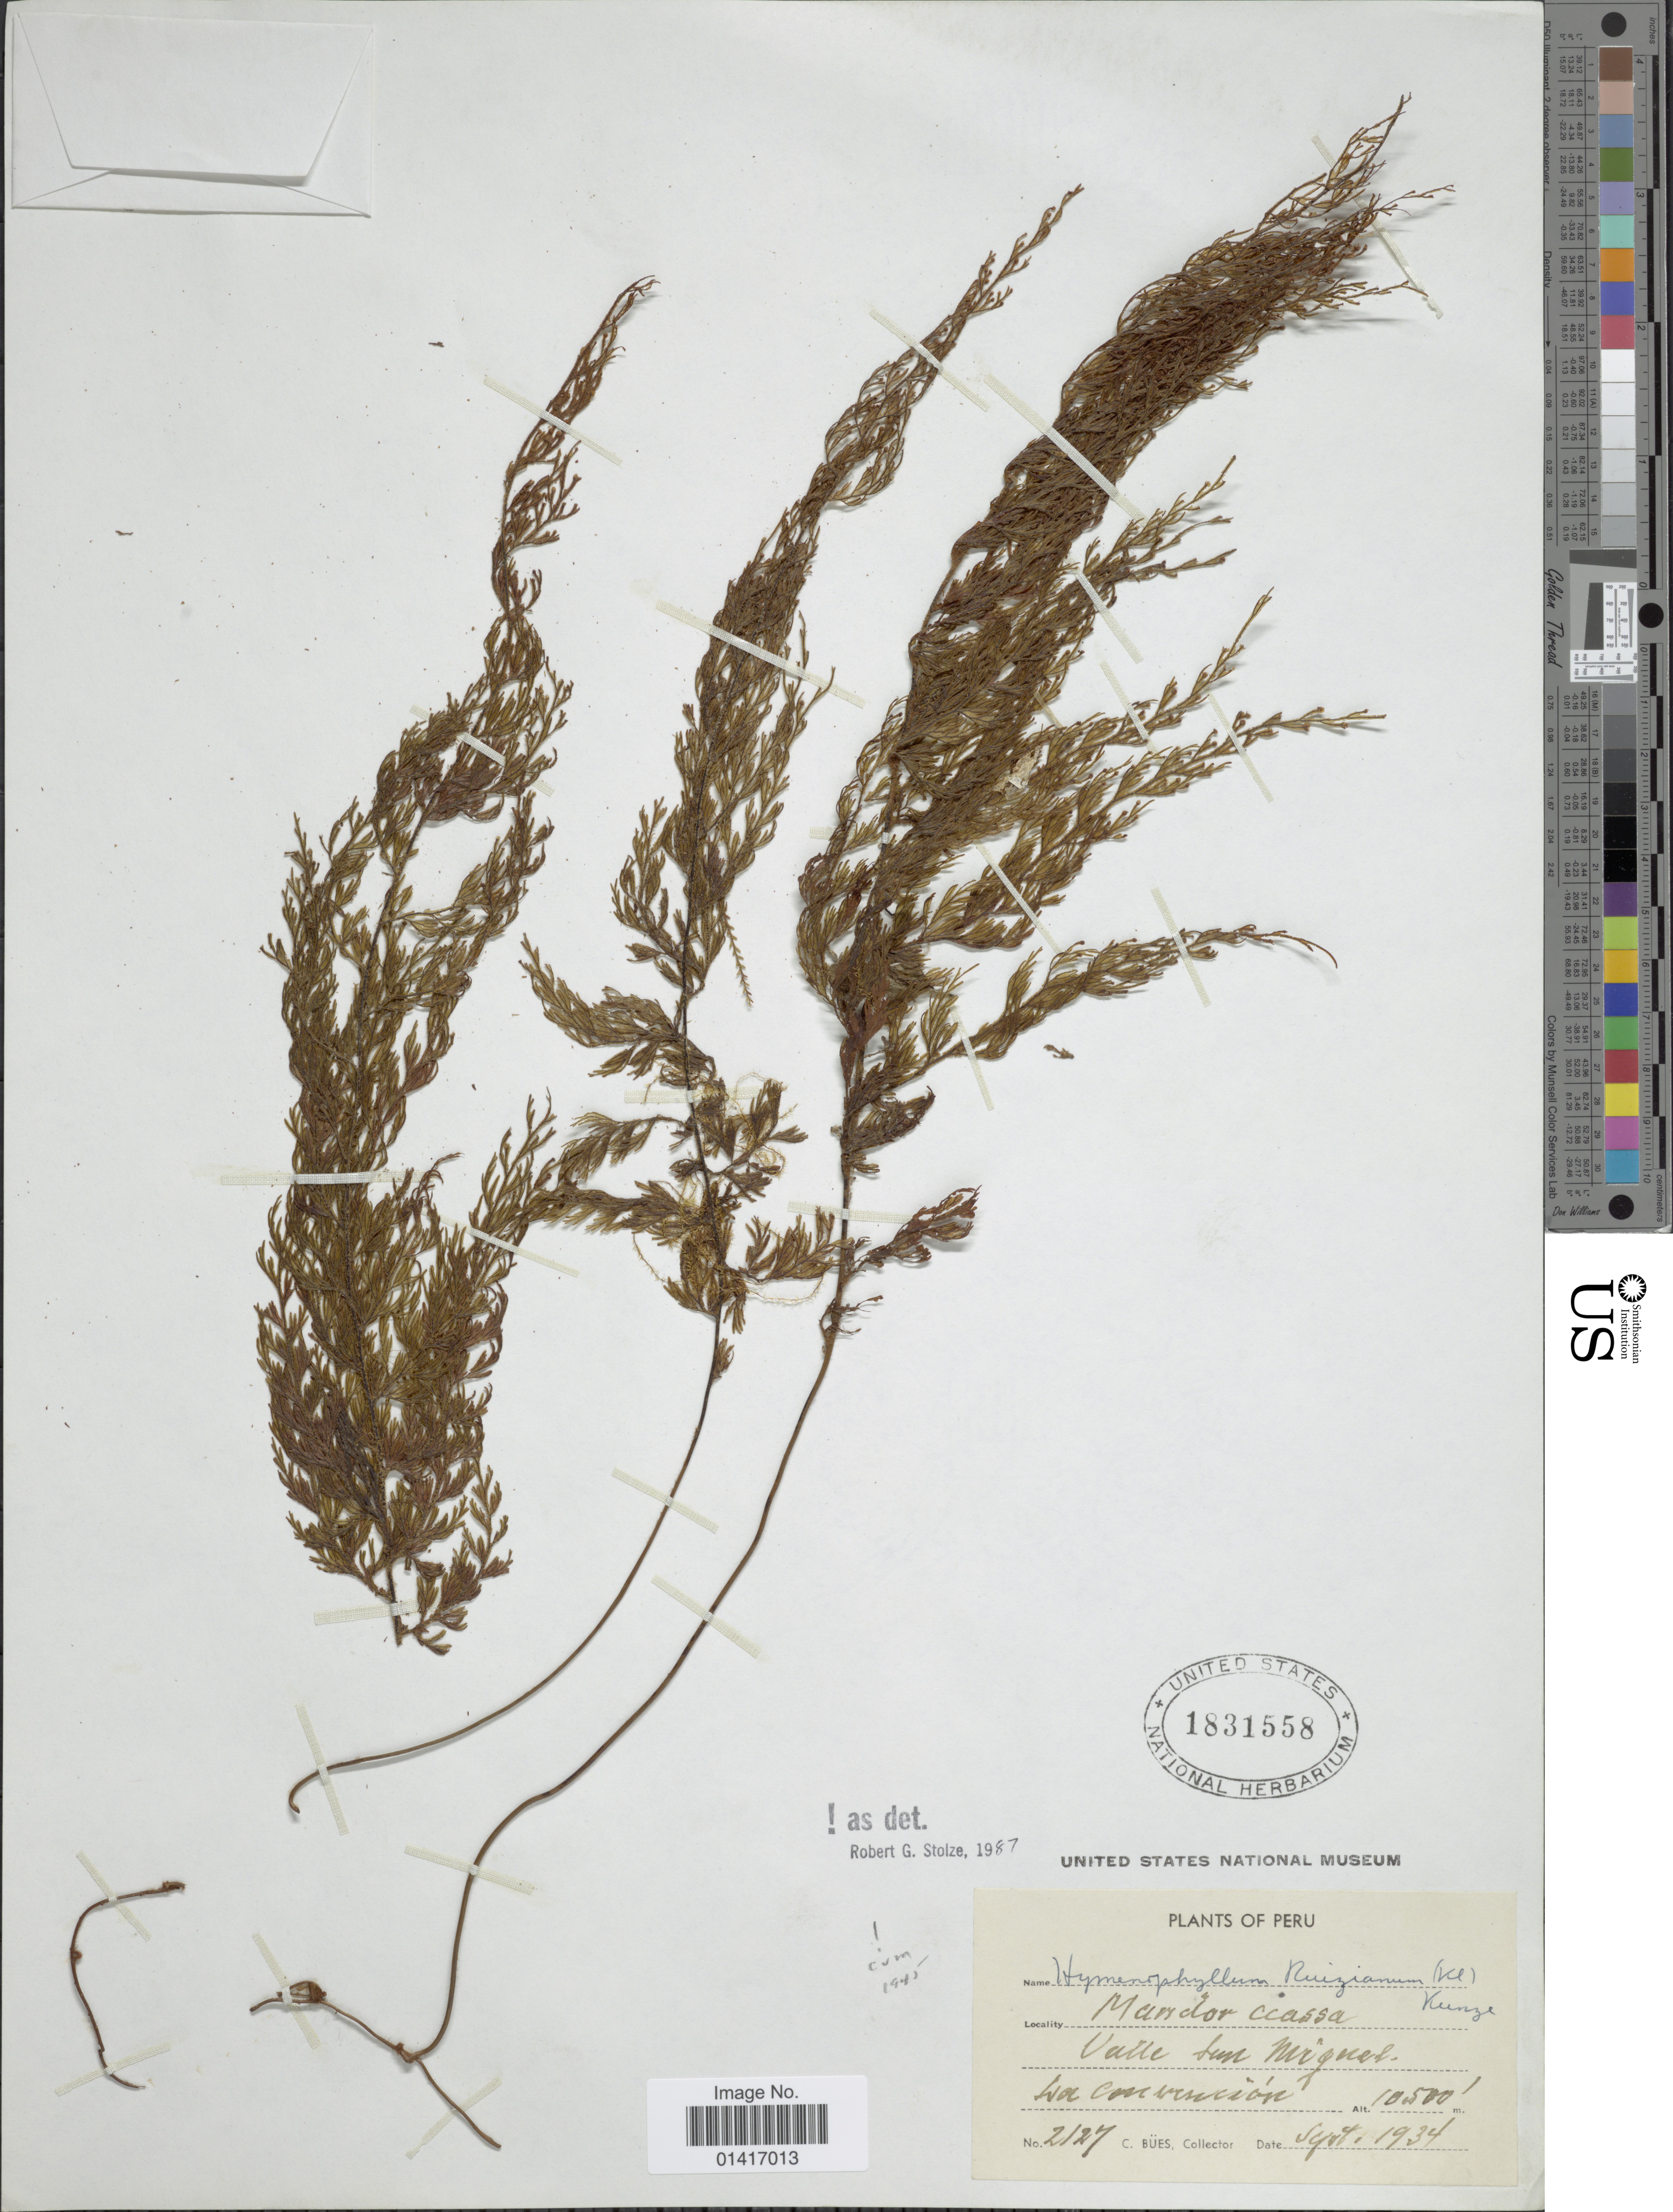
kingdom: Plantae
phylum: Tracheophyta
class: Polypodiopsida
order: Hymenophyllales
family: Hymenophyllaceae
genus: Hymenophyllum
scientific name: Hymenophyllum ruizianum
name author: (Klotzsch) Kunze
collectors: C. Bues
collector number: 2127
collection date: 1934-09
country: Peru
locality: Mandorccassa, Valle San Miguel, La Convención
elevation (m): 3200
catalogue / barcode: US 1831558